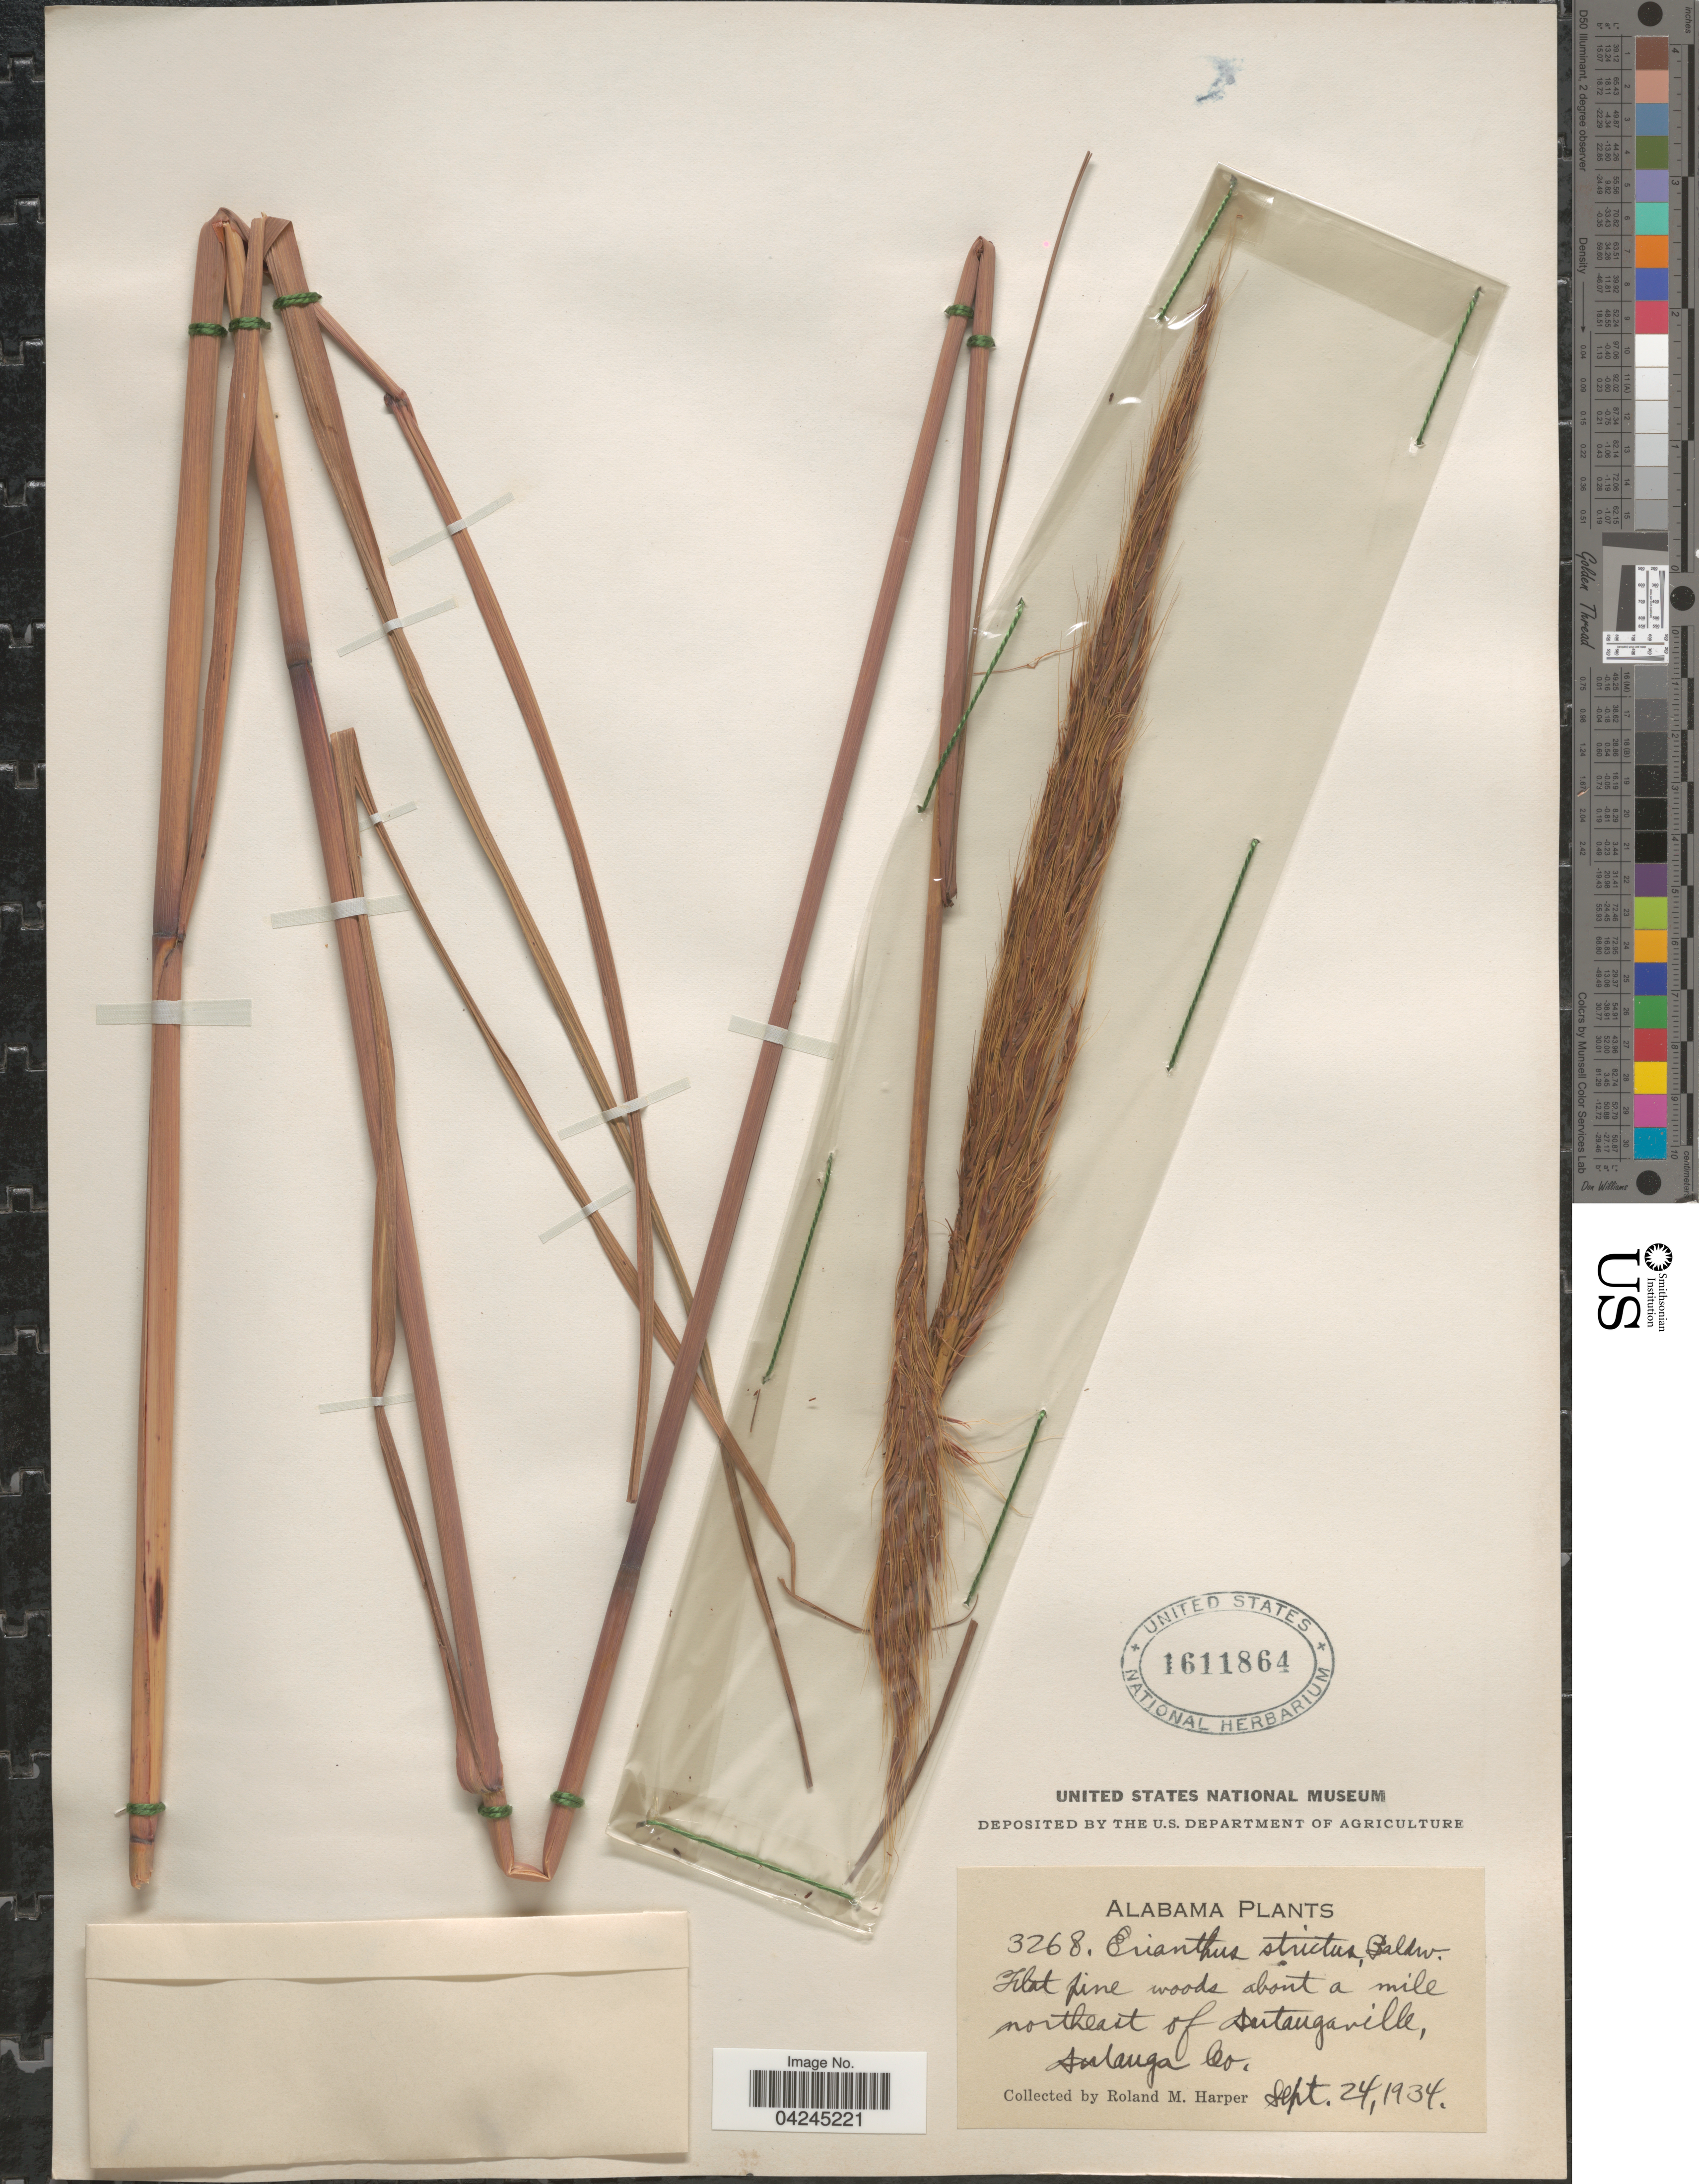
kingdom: Plantae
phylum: Tracheophyta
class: Liliopsida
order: Poales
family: Poaceae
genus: Erianthus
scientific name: Erianthus strictus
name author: Baldwin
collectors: R. M. Harper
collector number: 3268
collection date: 1934-09-24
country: United States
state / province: Alabama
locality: About a mile northeast of Autaugaville, Autauga Co.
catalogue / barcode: US 1611864